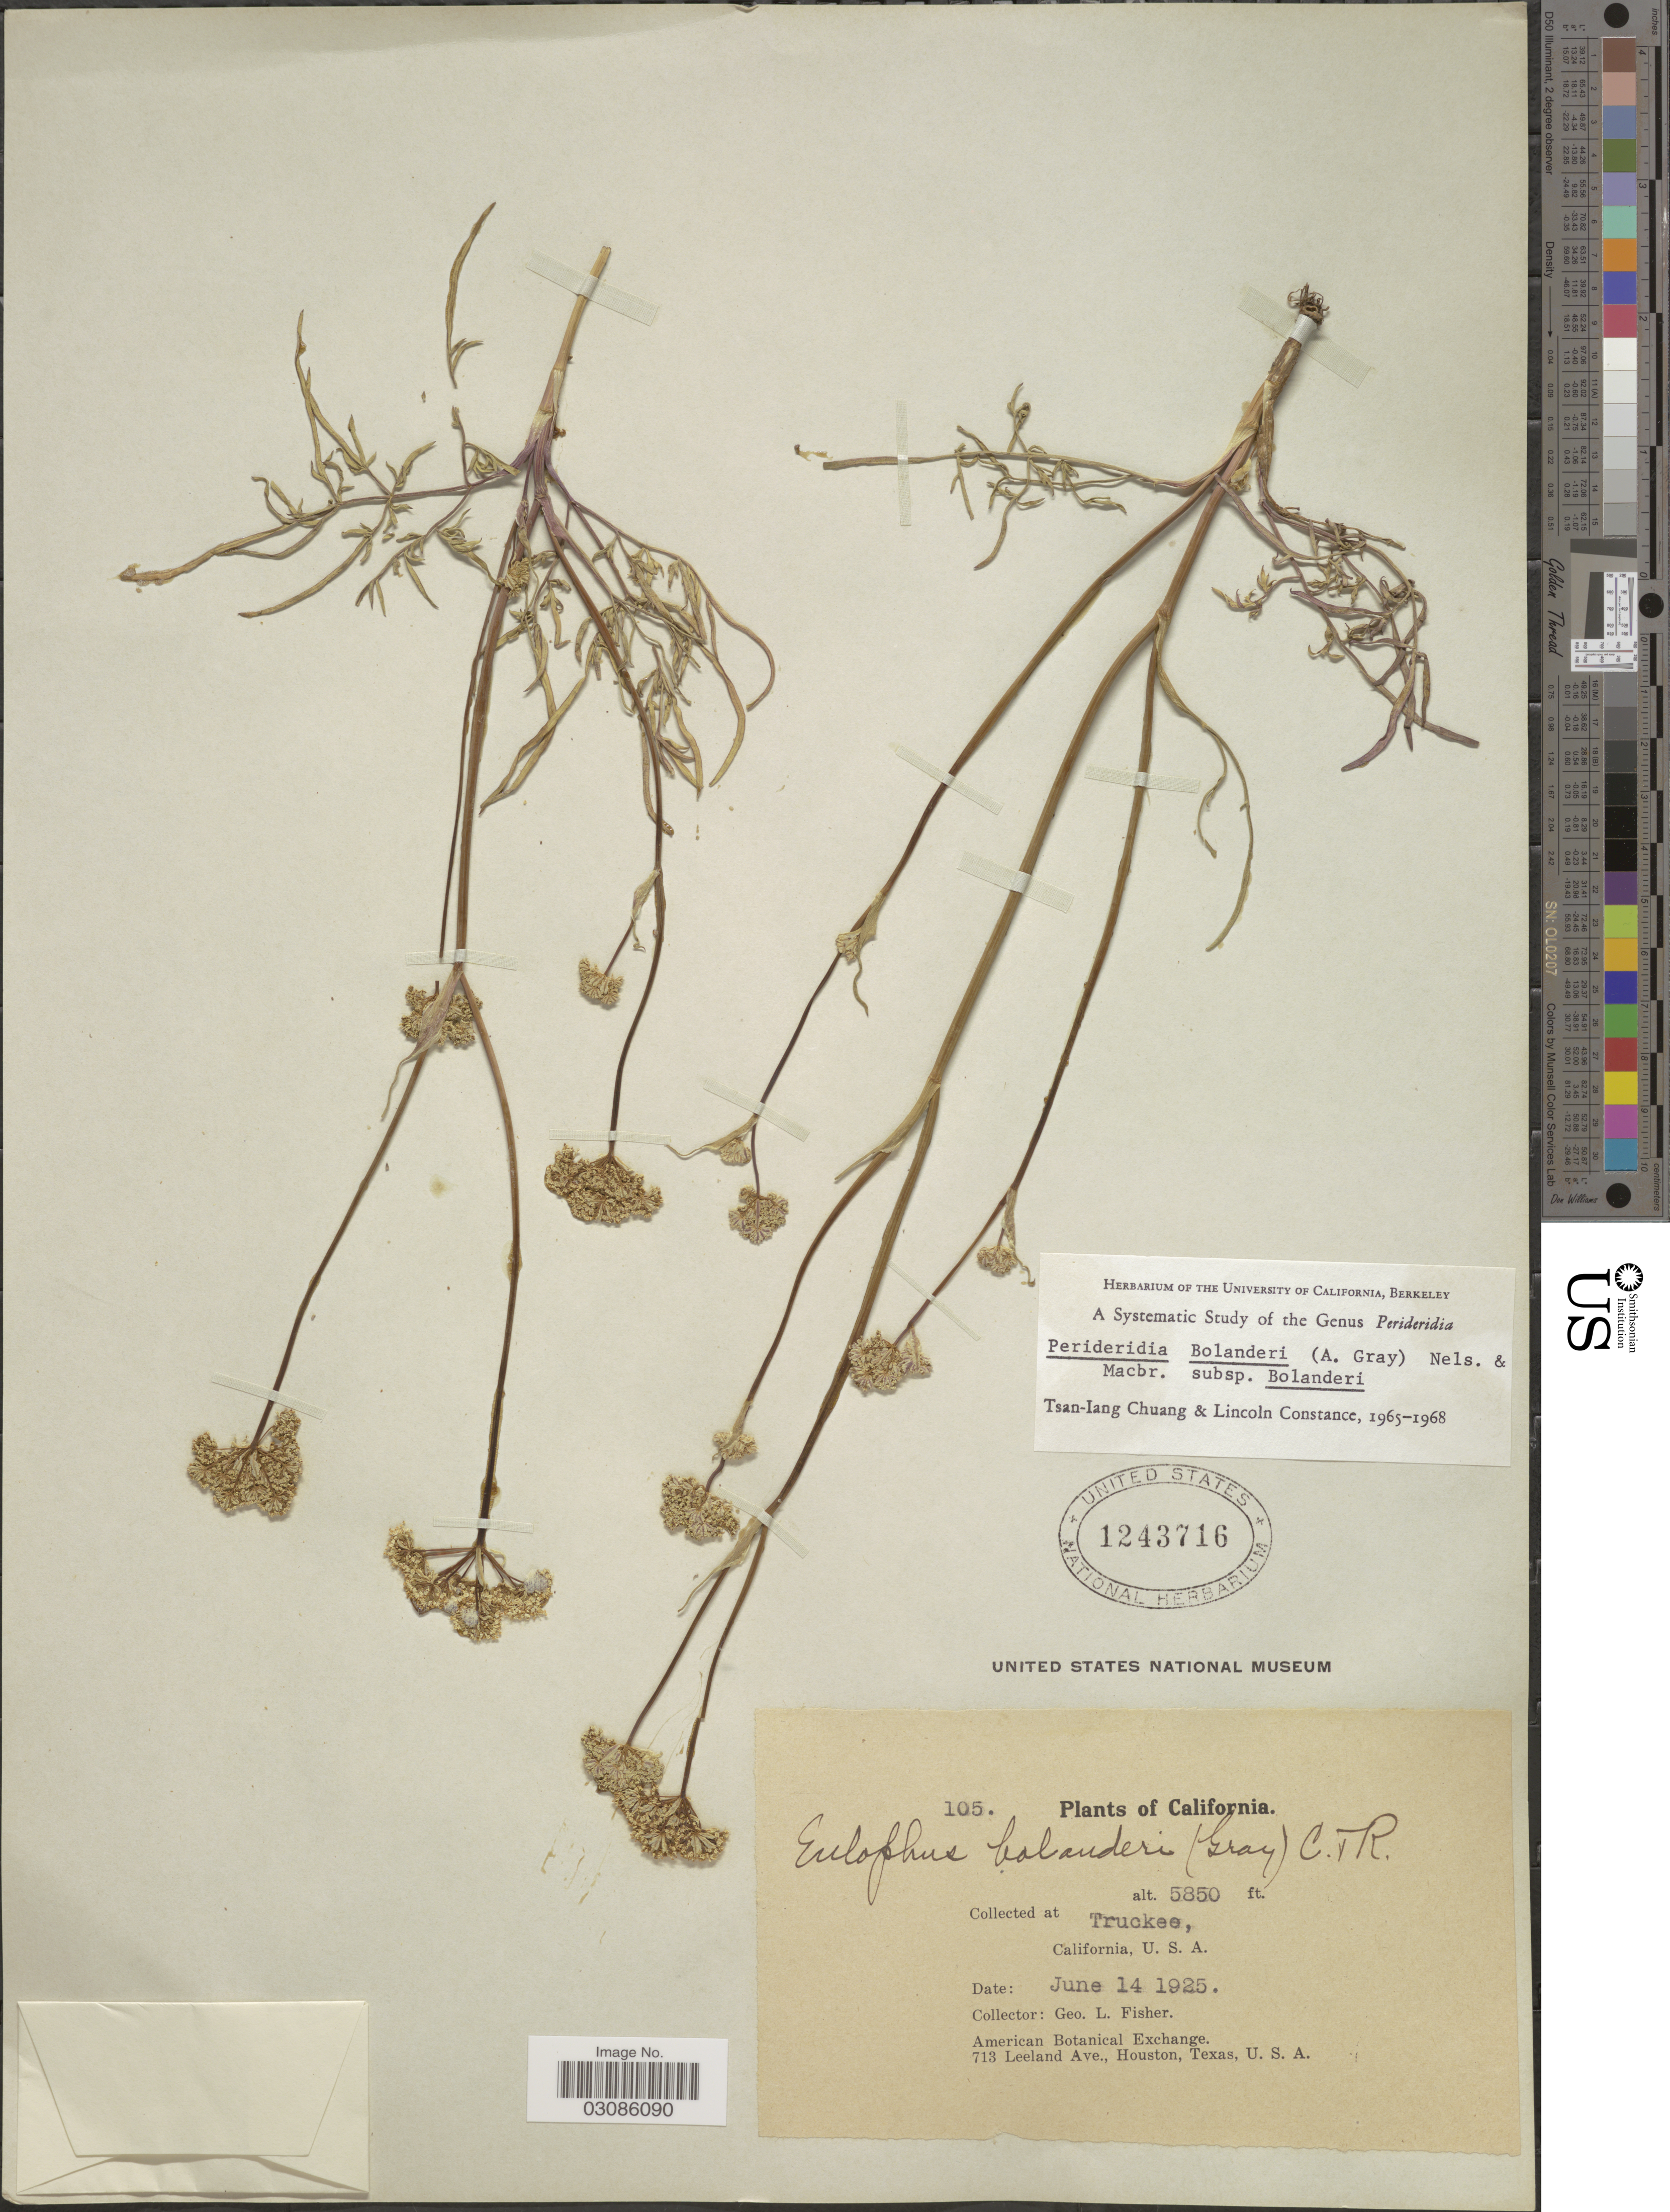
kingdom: Plantae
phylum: Tracheophyta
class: Magnoliopsida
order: Apiales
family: Apiaceae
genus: Perideridia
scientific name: Perideridia bolanderi subsp. bolanderi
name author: (A. Gray) A. Nelson & J.F. Macbr.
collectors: G. L. Fisher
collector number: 105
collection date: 1925-06-14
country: United States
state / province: California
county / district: Nevada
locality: Truckee.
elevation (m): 1783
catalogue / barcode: US 1243716